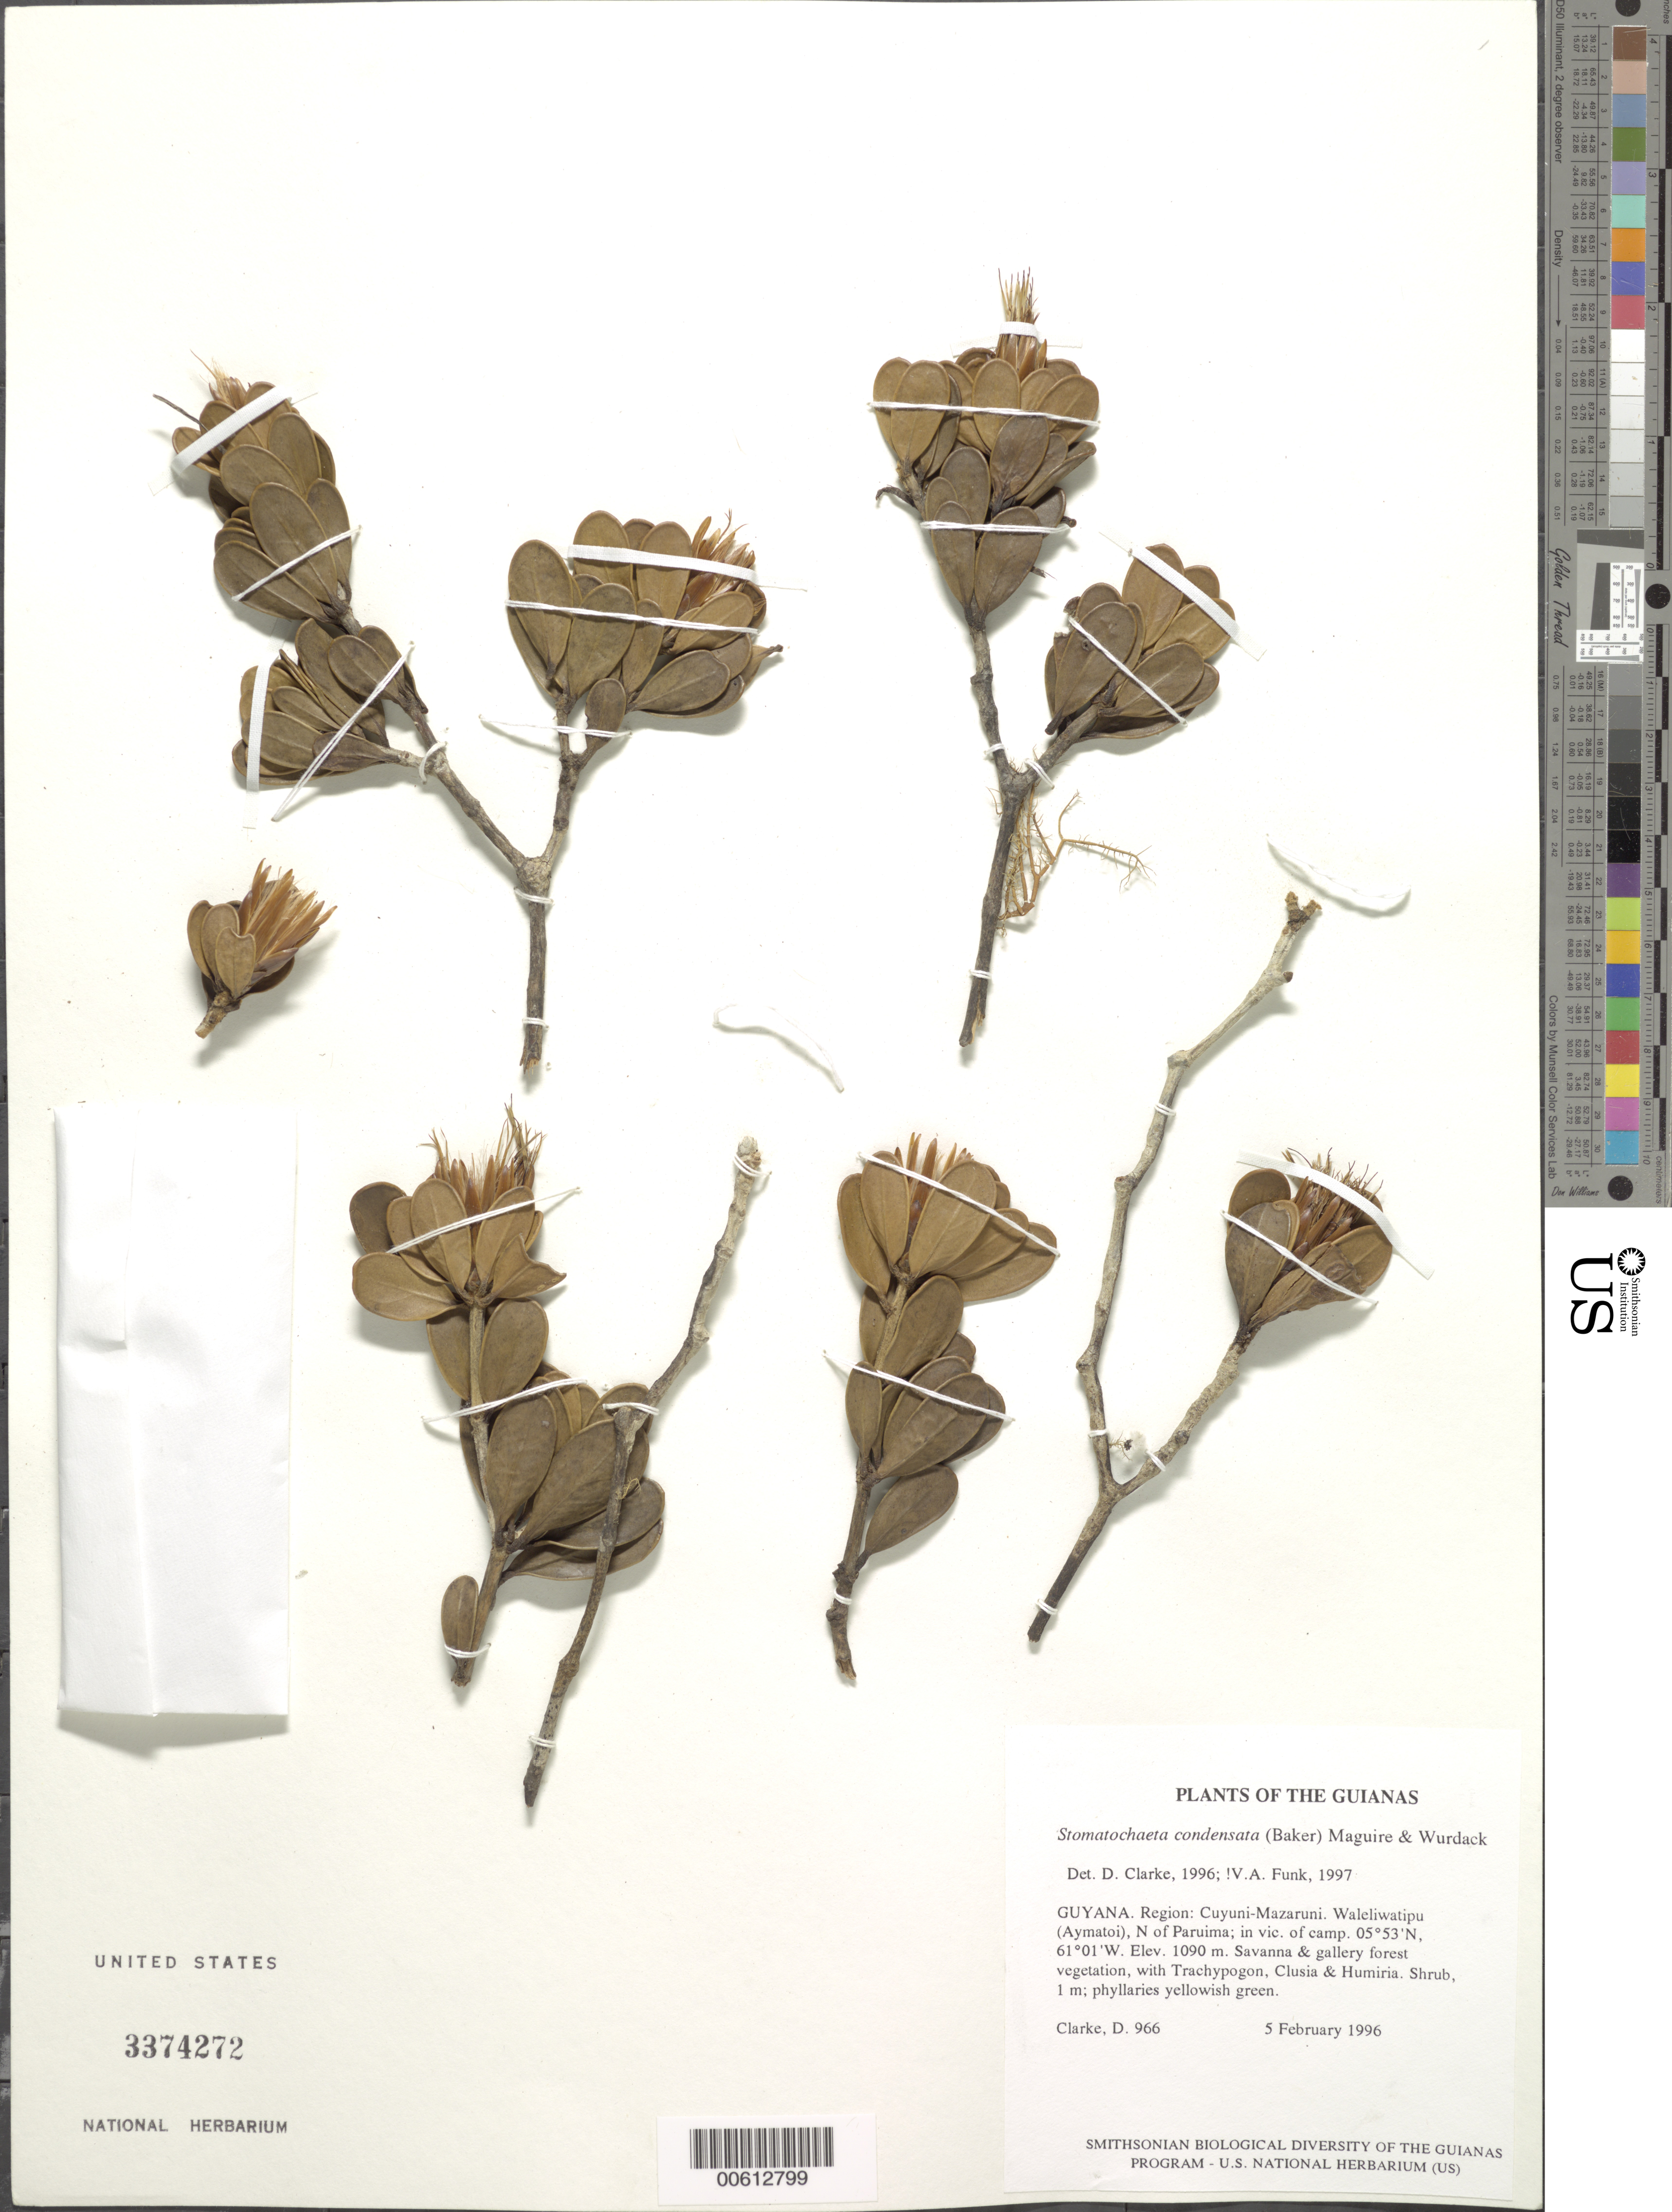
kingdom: Plantae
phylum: Tracheophyta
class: Magnoliopsida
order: Asterales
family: Asteraceae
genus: Stomatochaeta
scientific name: Stomatochaeta condensata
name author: (Baker) Maguire & Wurdack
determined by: Funk, Vicki A., (BOT), Smithsonian Institution - National Museum of Natural History (UNITED STATES)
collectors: H. D. Clarke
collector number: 966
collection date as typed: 5 February 1996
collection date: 1996-02-05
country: Guyana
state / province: Cuyuni-Mazaruni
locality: Waleliwatipu (Aymatoi), N of Paruima; in vic. of camp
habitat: Savanna & gallery forest vegetation, with Trachypogon, Clusia & Humiria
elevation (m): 1090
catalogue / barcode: US 3374272